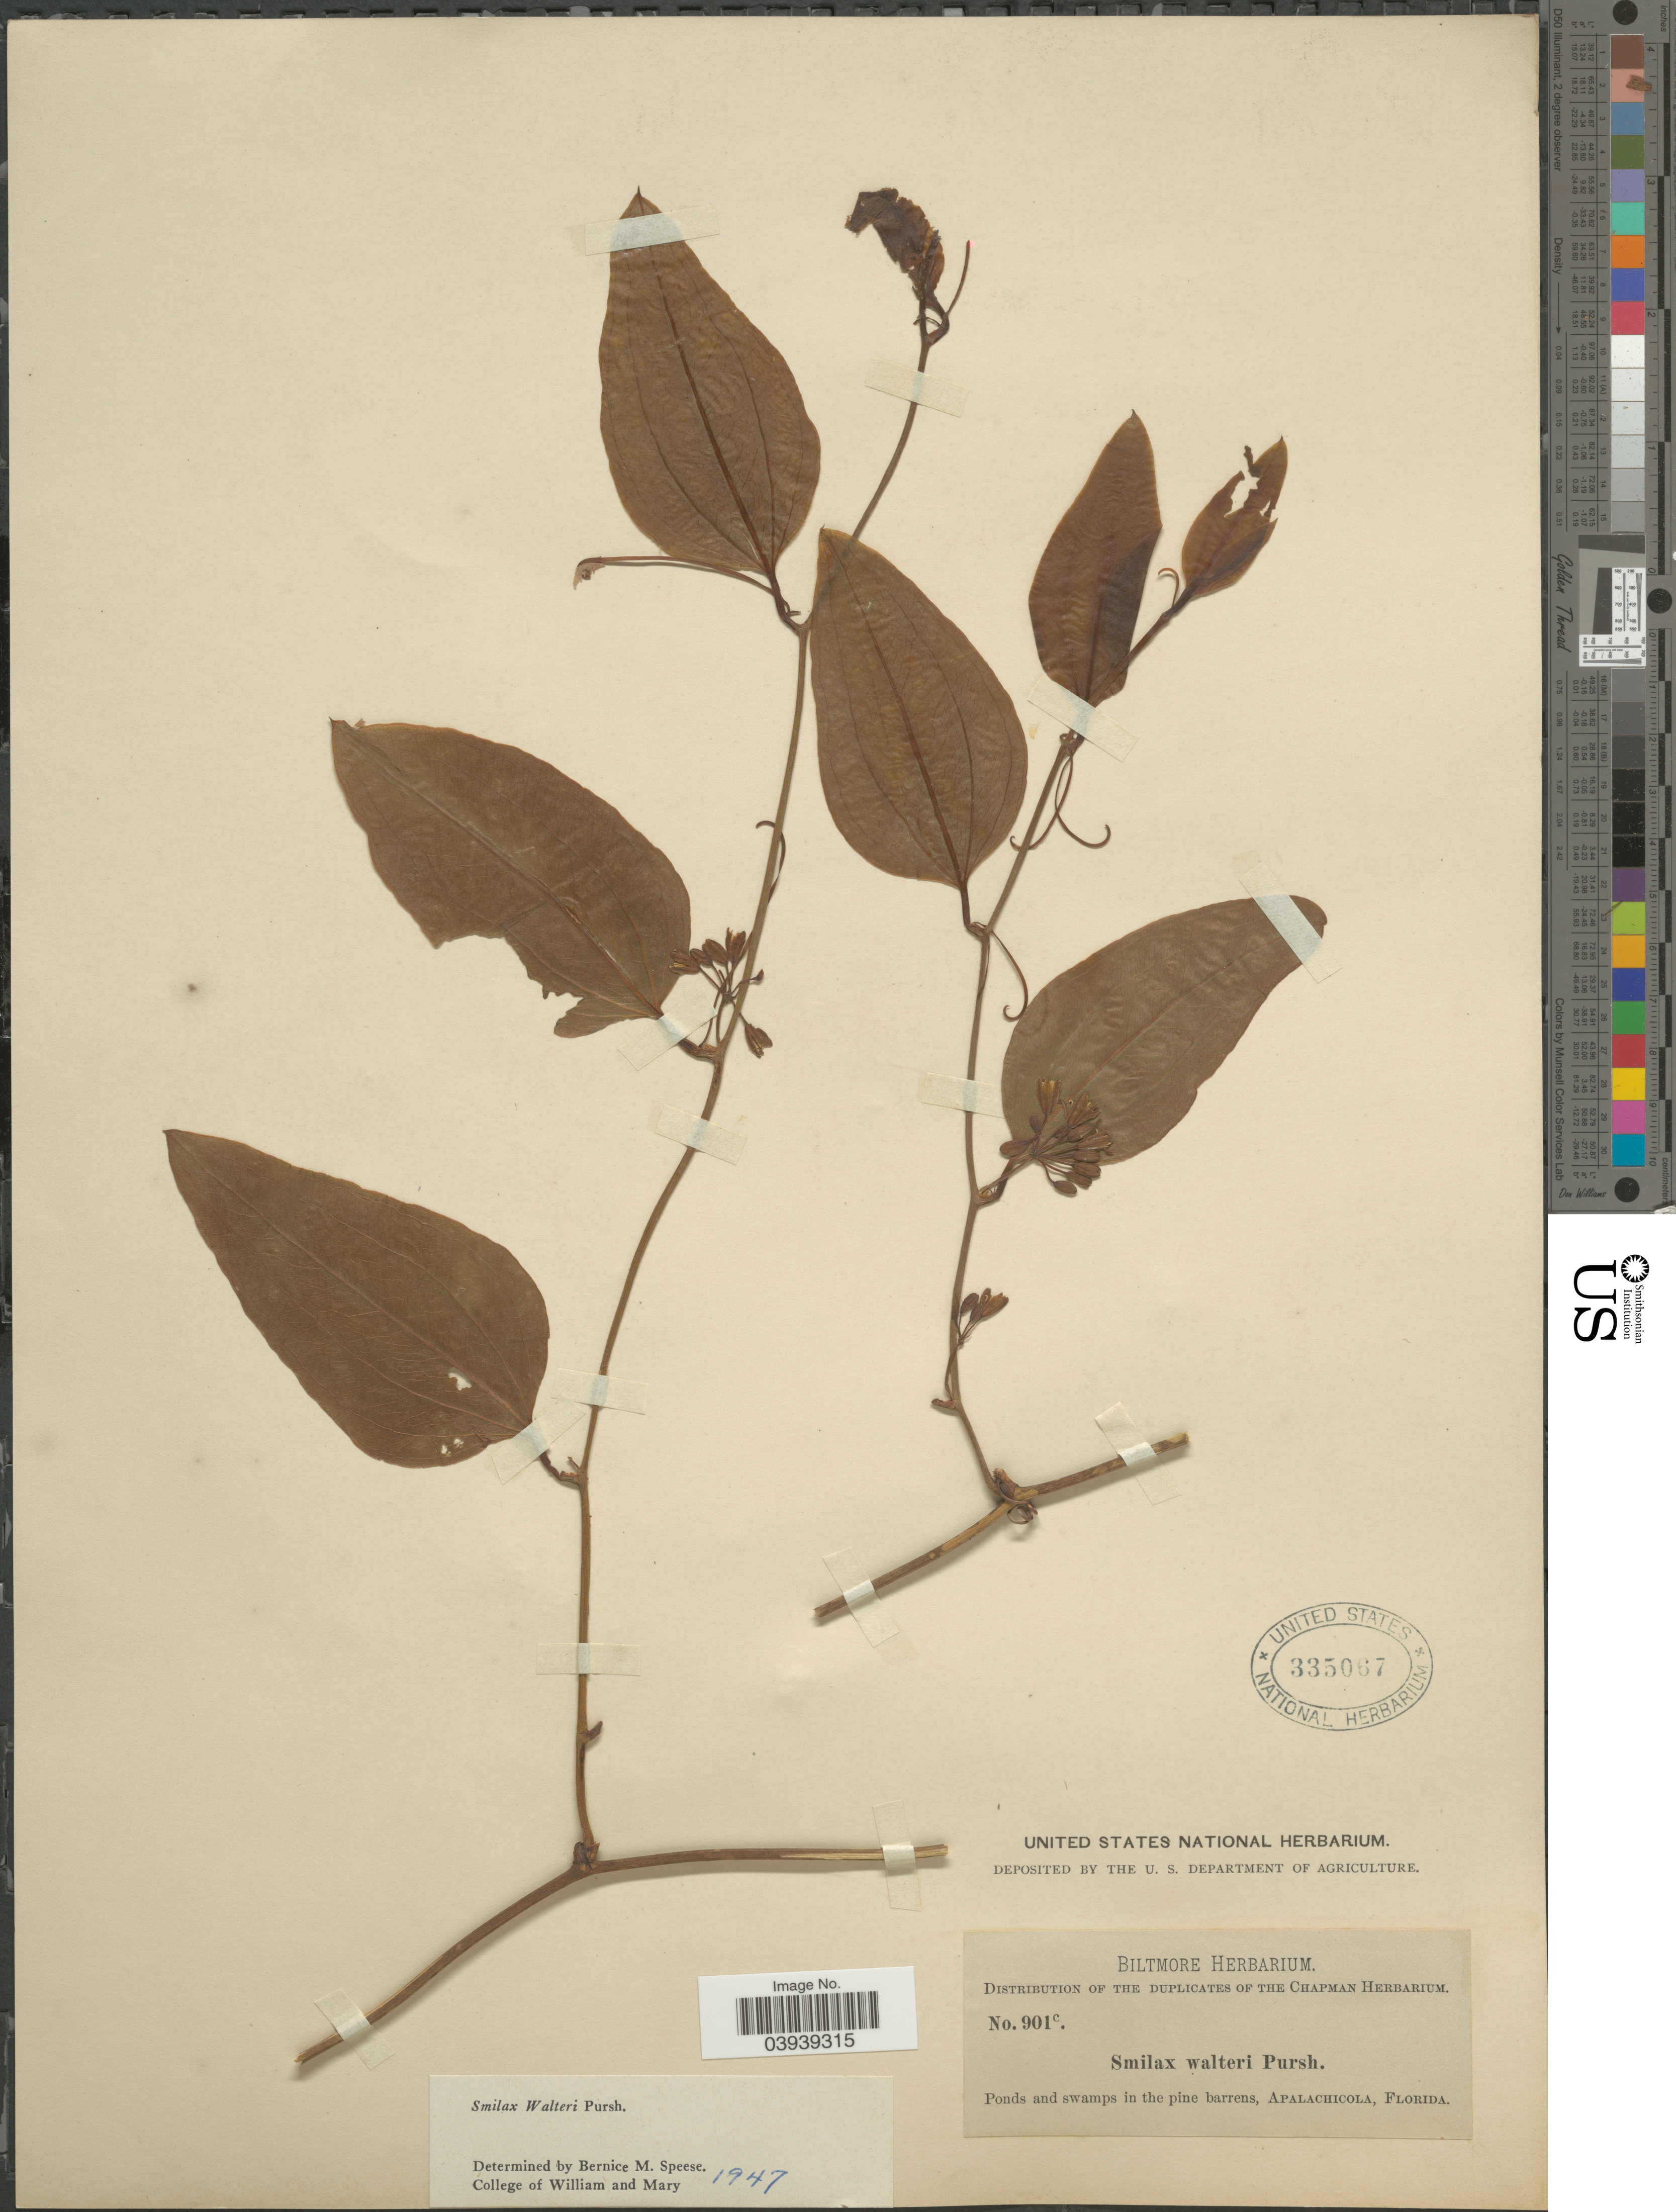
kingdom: Plantae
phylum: Tracheophyta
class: Liliopsida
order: Liliales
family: Smilacaceae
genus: Smilax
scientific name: Smilax walteri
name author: Pursh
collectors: ex herb. Biltmore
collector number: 901c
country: United States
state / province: Florida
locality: Ponds and swamps in the pine barrens, Apalachicola.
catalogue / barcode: US 335067